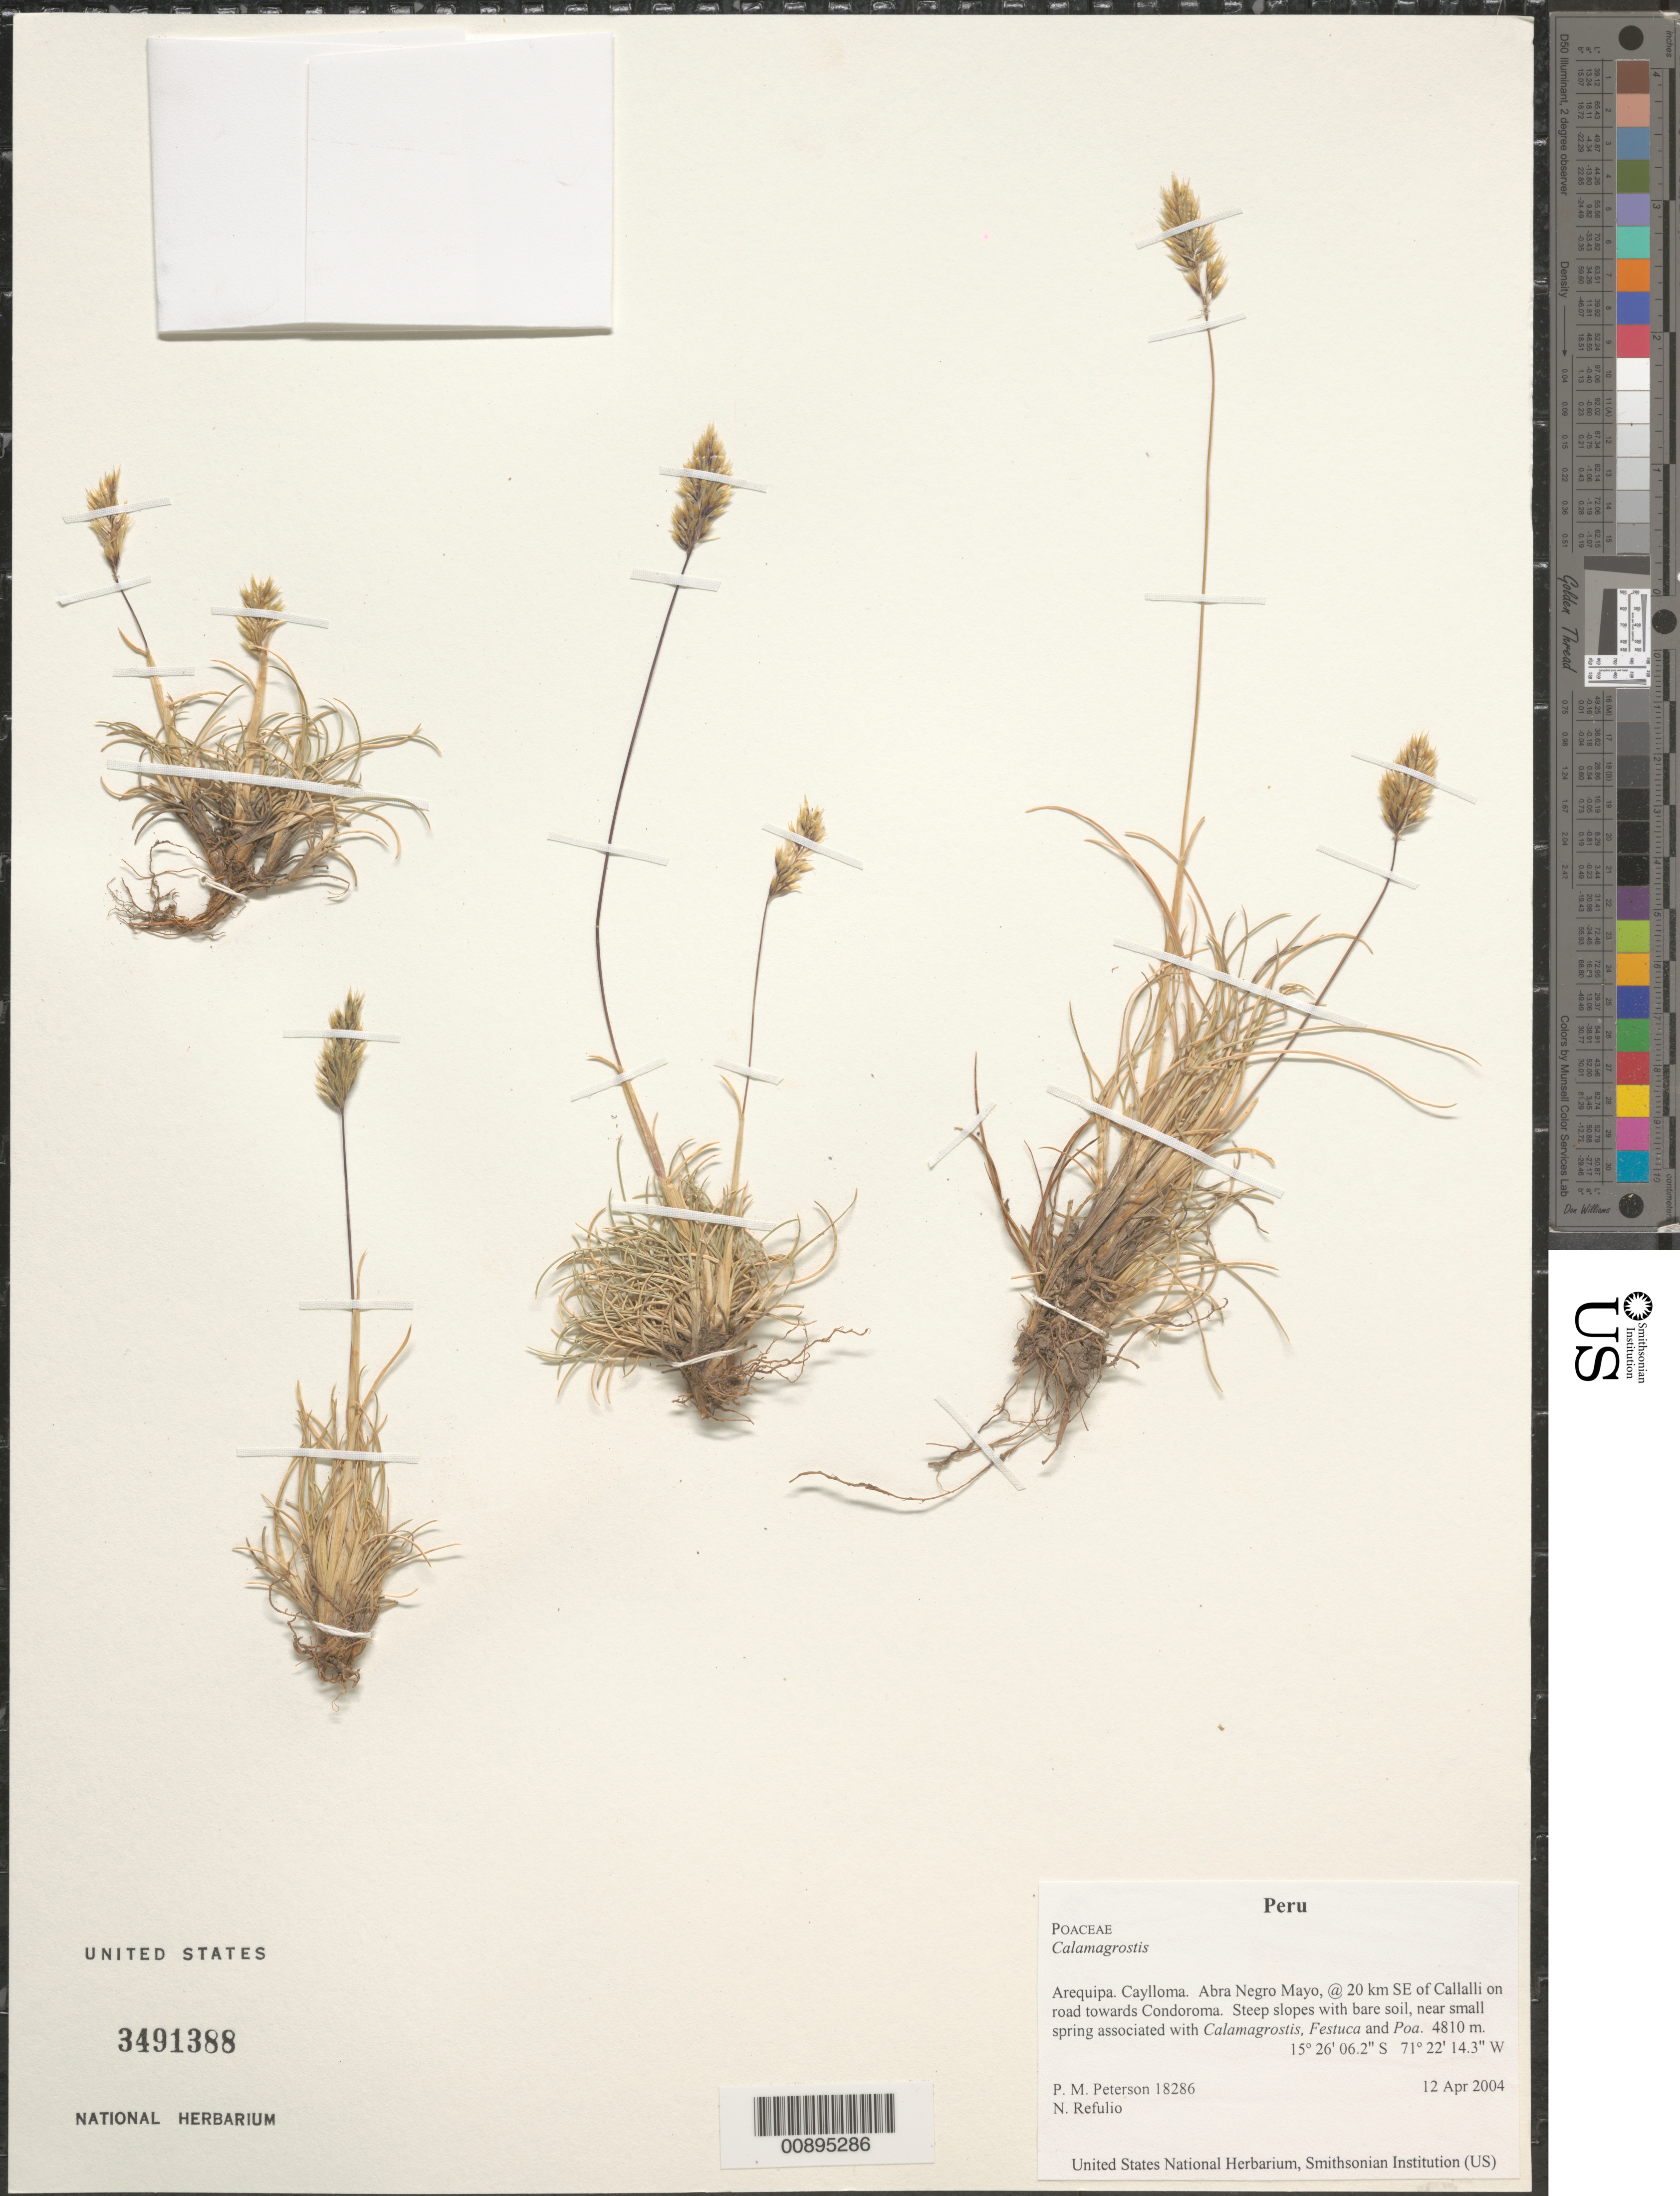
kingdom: Plantae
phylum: Tracheophyta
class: Liliopsida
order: Poales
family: Poaceae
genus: Calamagrostis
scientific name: Calamagrostis sp.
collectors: P. M. Peterson & N. Refulio-Rodríguez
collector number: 18286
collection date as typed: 12 Apr 2004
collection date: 2004-04-12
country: Peru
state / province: Arequipa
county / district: Caylloma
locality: Abra Negro Mayo, @ 20 km SE of Callalli on road towards Condoroma. Steep slopes with bare soil, near small spring associated with Calamagrostis, Festuca and Poa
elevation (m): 4810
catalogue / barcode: US 3491388